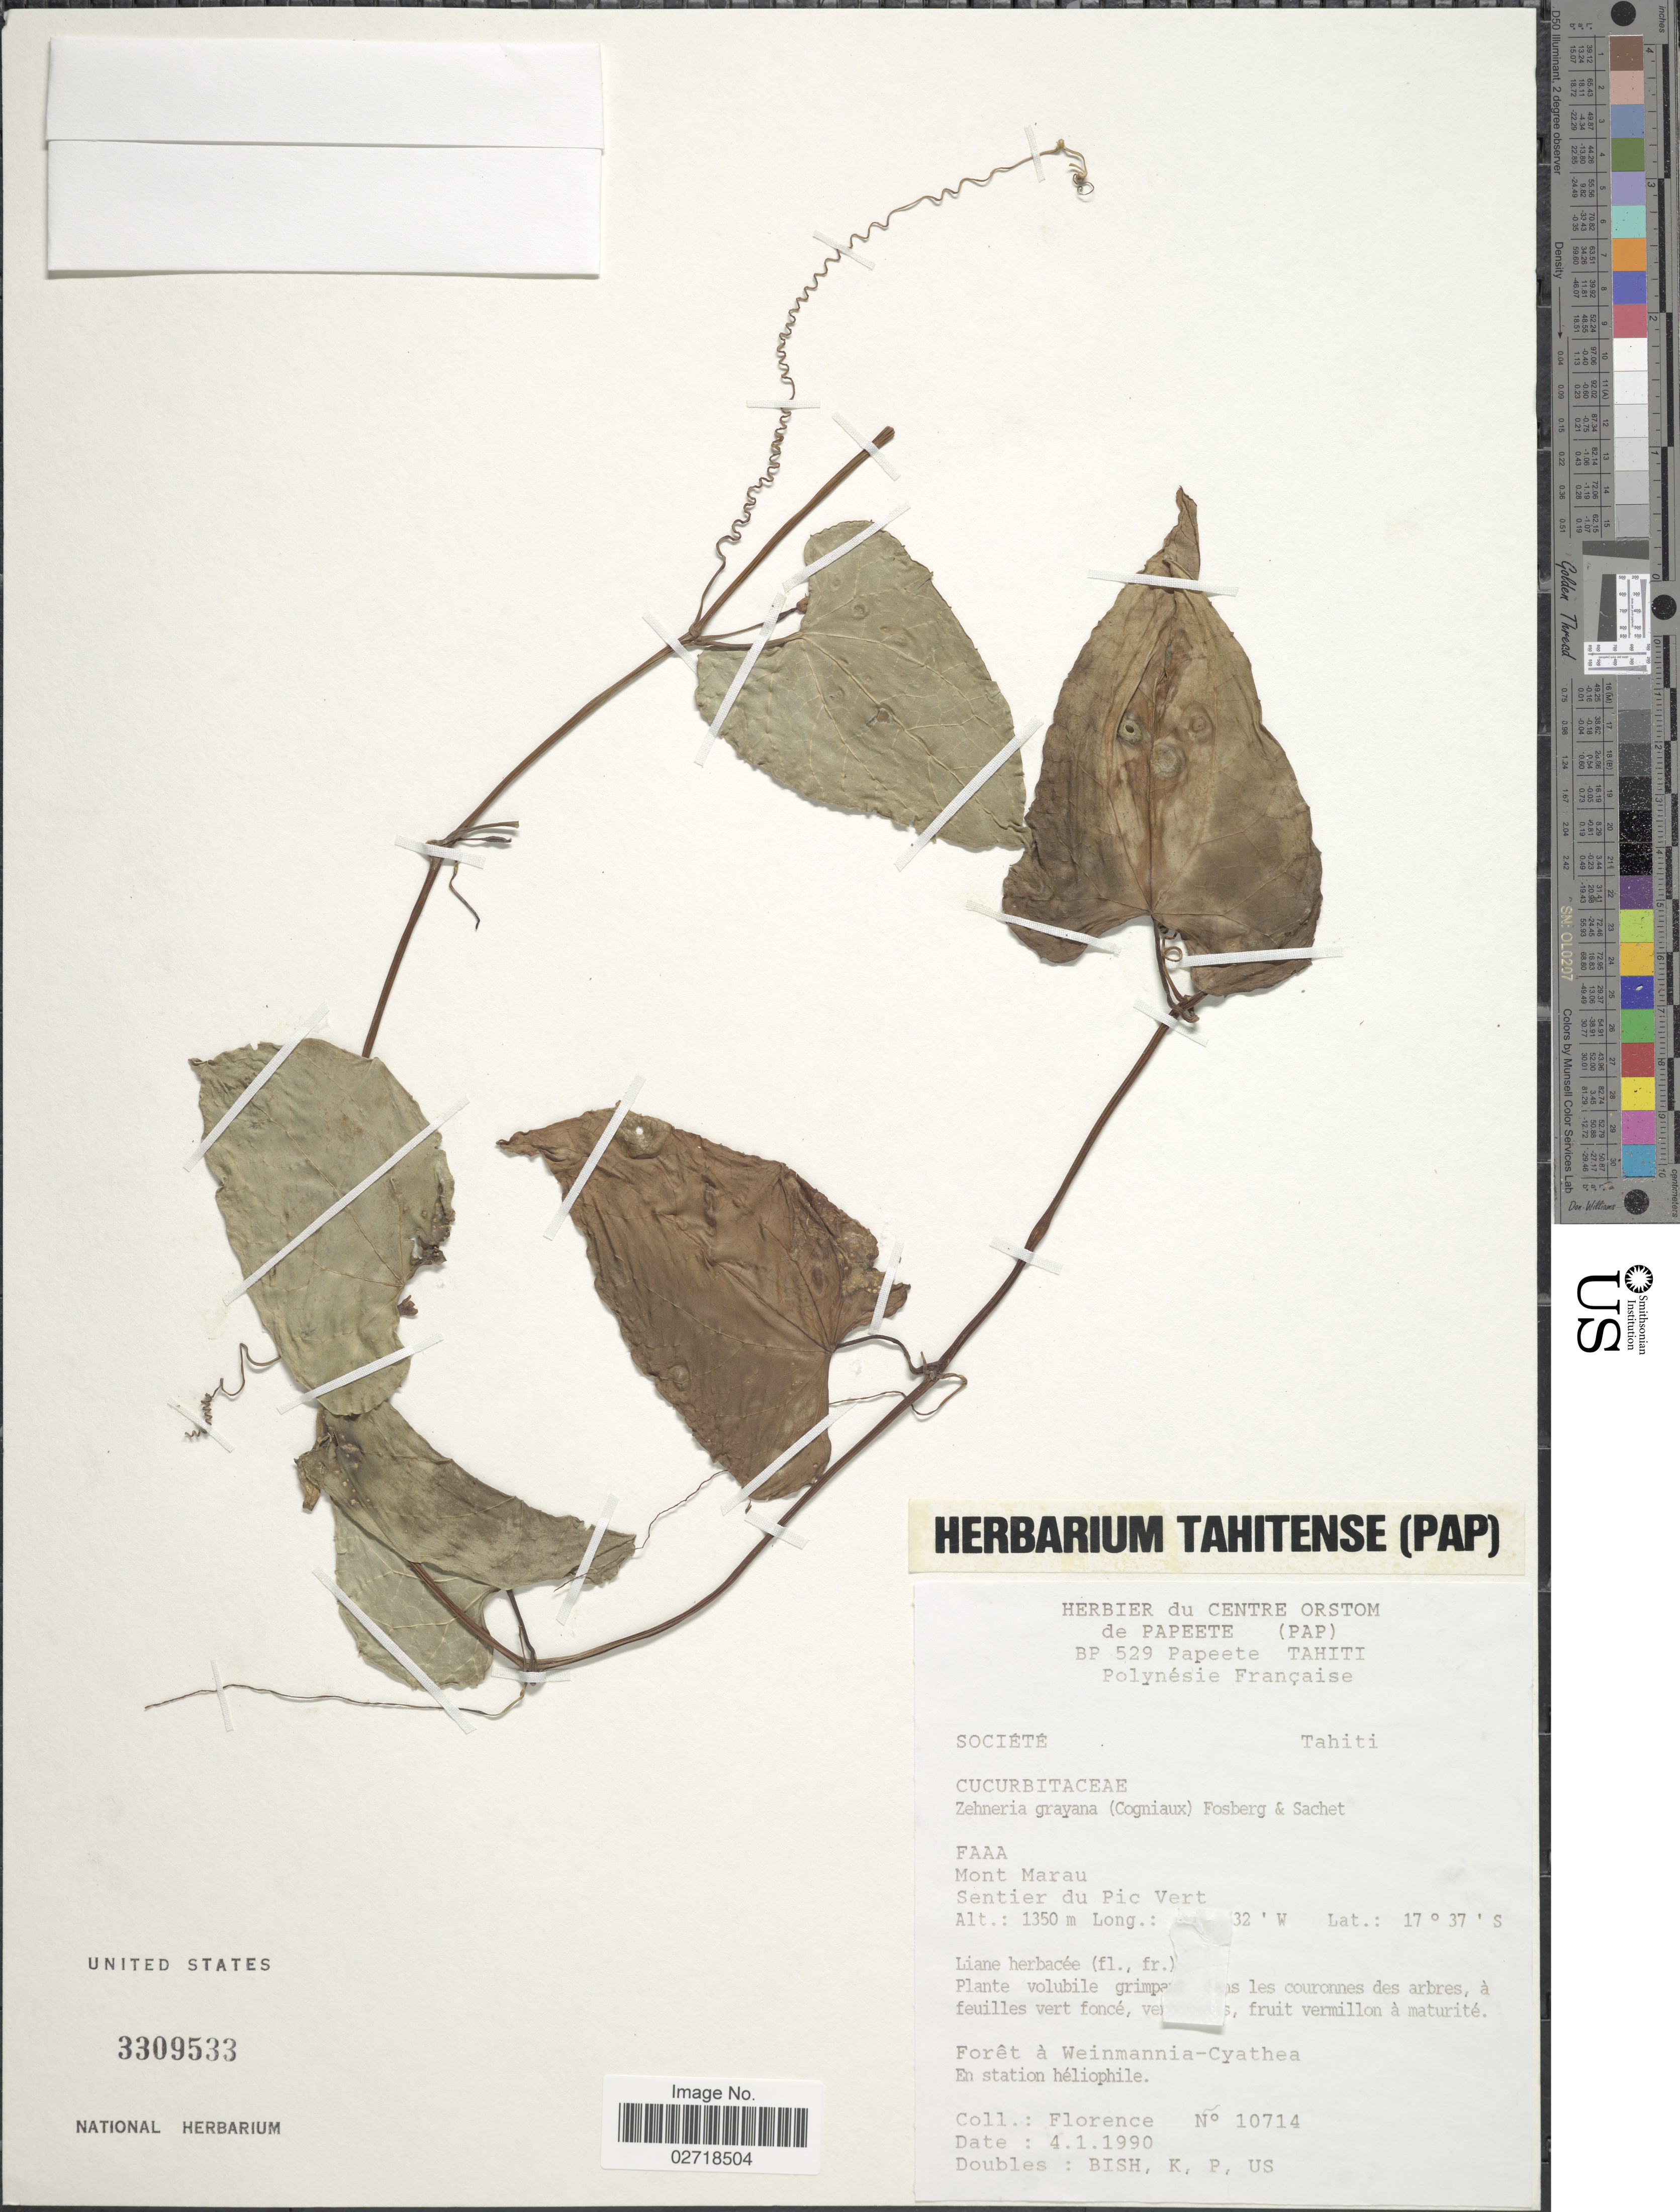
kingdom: Plantae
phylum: Tracheophyta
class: Magnoliopsida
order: Cucurbitales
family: Cucurbitaceae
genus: Zehneria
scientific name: Zehneria grayana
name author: (Cogn.) Fosberg & Sachet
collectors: -. Florence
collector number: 10714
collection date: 1990-01-04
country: French Polynesia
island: Tahiti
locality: BP 529 Papeete Tahiti, Faaa, Mont Marau, Sentier du Pic Vert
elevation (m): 1350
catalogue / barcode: US 3309533